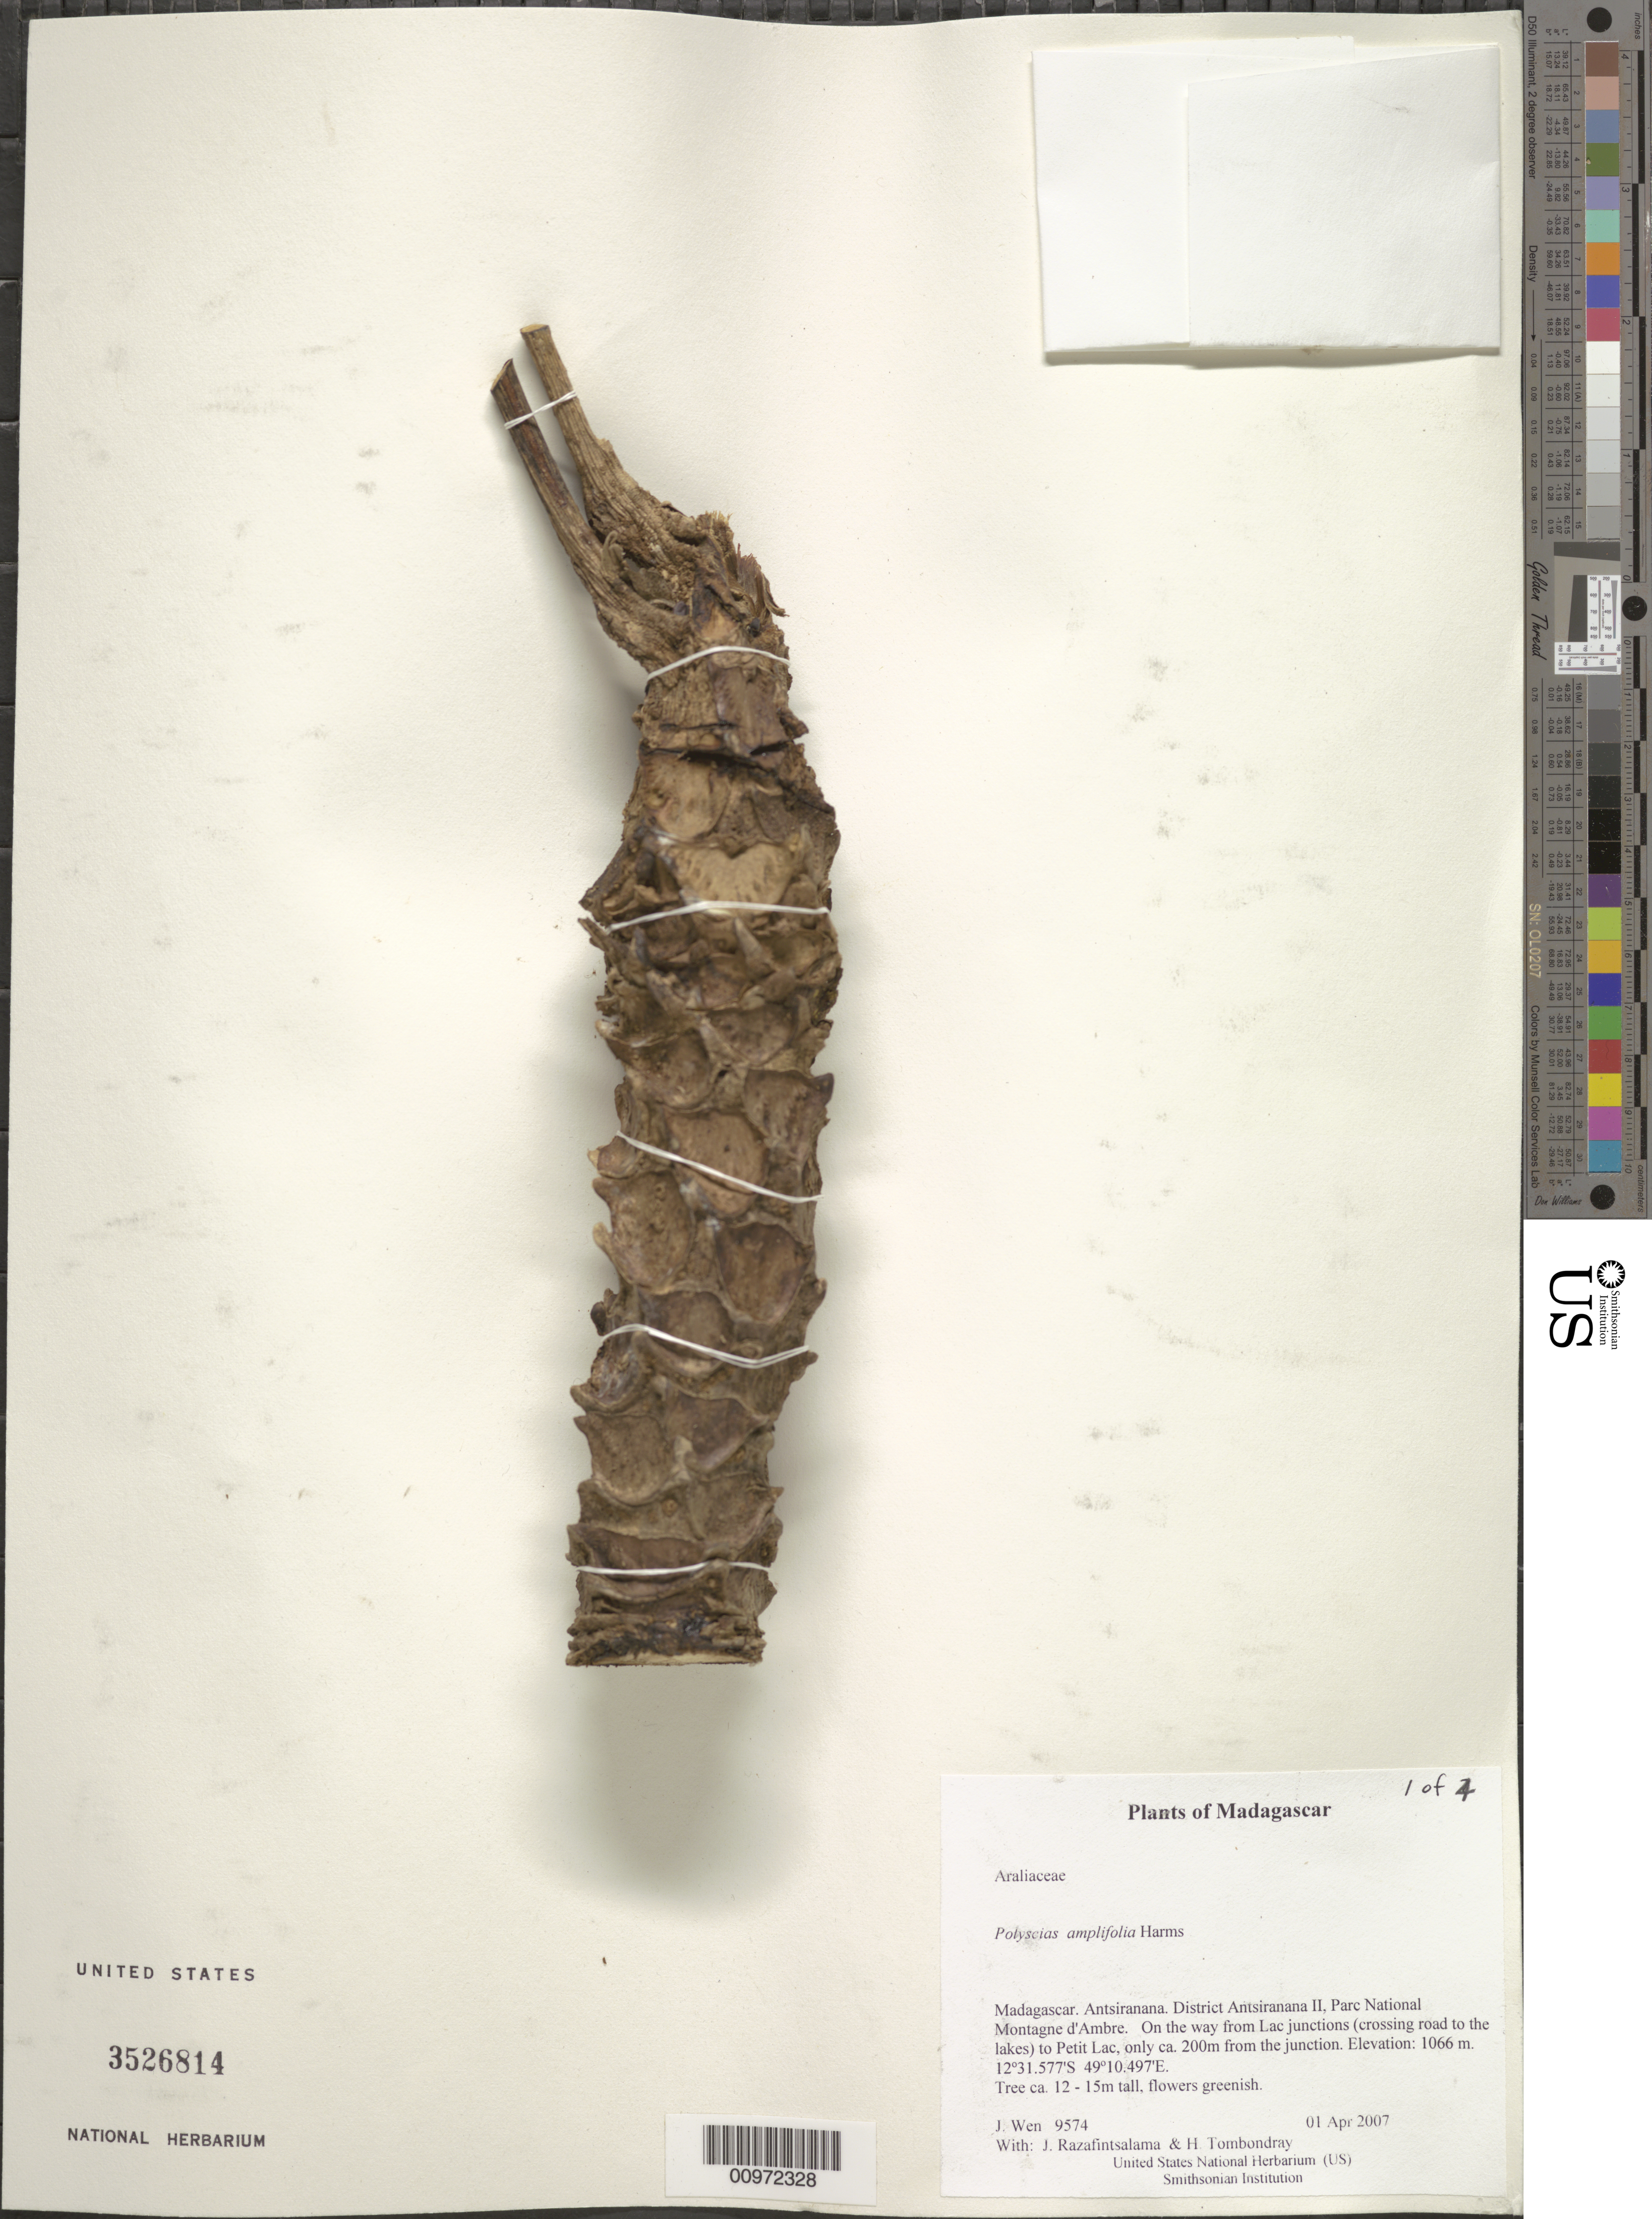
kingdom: Plantae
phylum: Tracheophyta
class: Magnoliopsida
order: Apiales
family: Araliaceae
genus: Polyscias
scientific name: Polyscias amplifolia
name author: Harms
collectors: J. Wen, J. Razafintsalama & H. Tombondray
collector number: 9574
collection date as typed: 01 Apr 2007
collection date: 2007-04-01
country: Madagascar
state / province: Diana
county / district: Antsiranana II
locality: District Antsiranana II, Parc National Montagne d'Ambre. On the way from Lac junctions (crossing road to the lakes) to Petit Lac, only ca. 200m from the junction.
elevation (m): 1066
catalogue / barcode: US 3526814